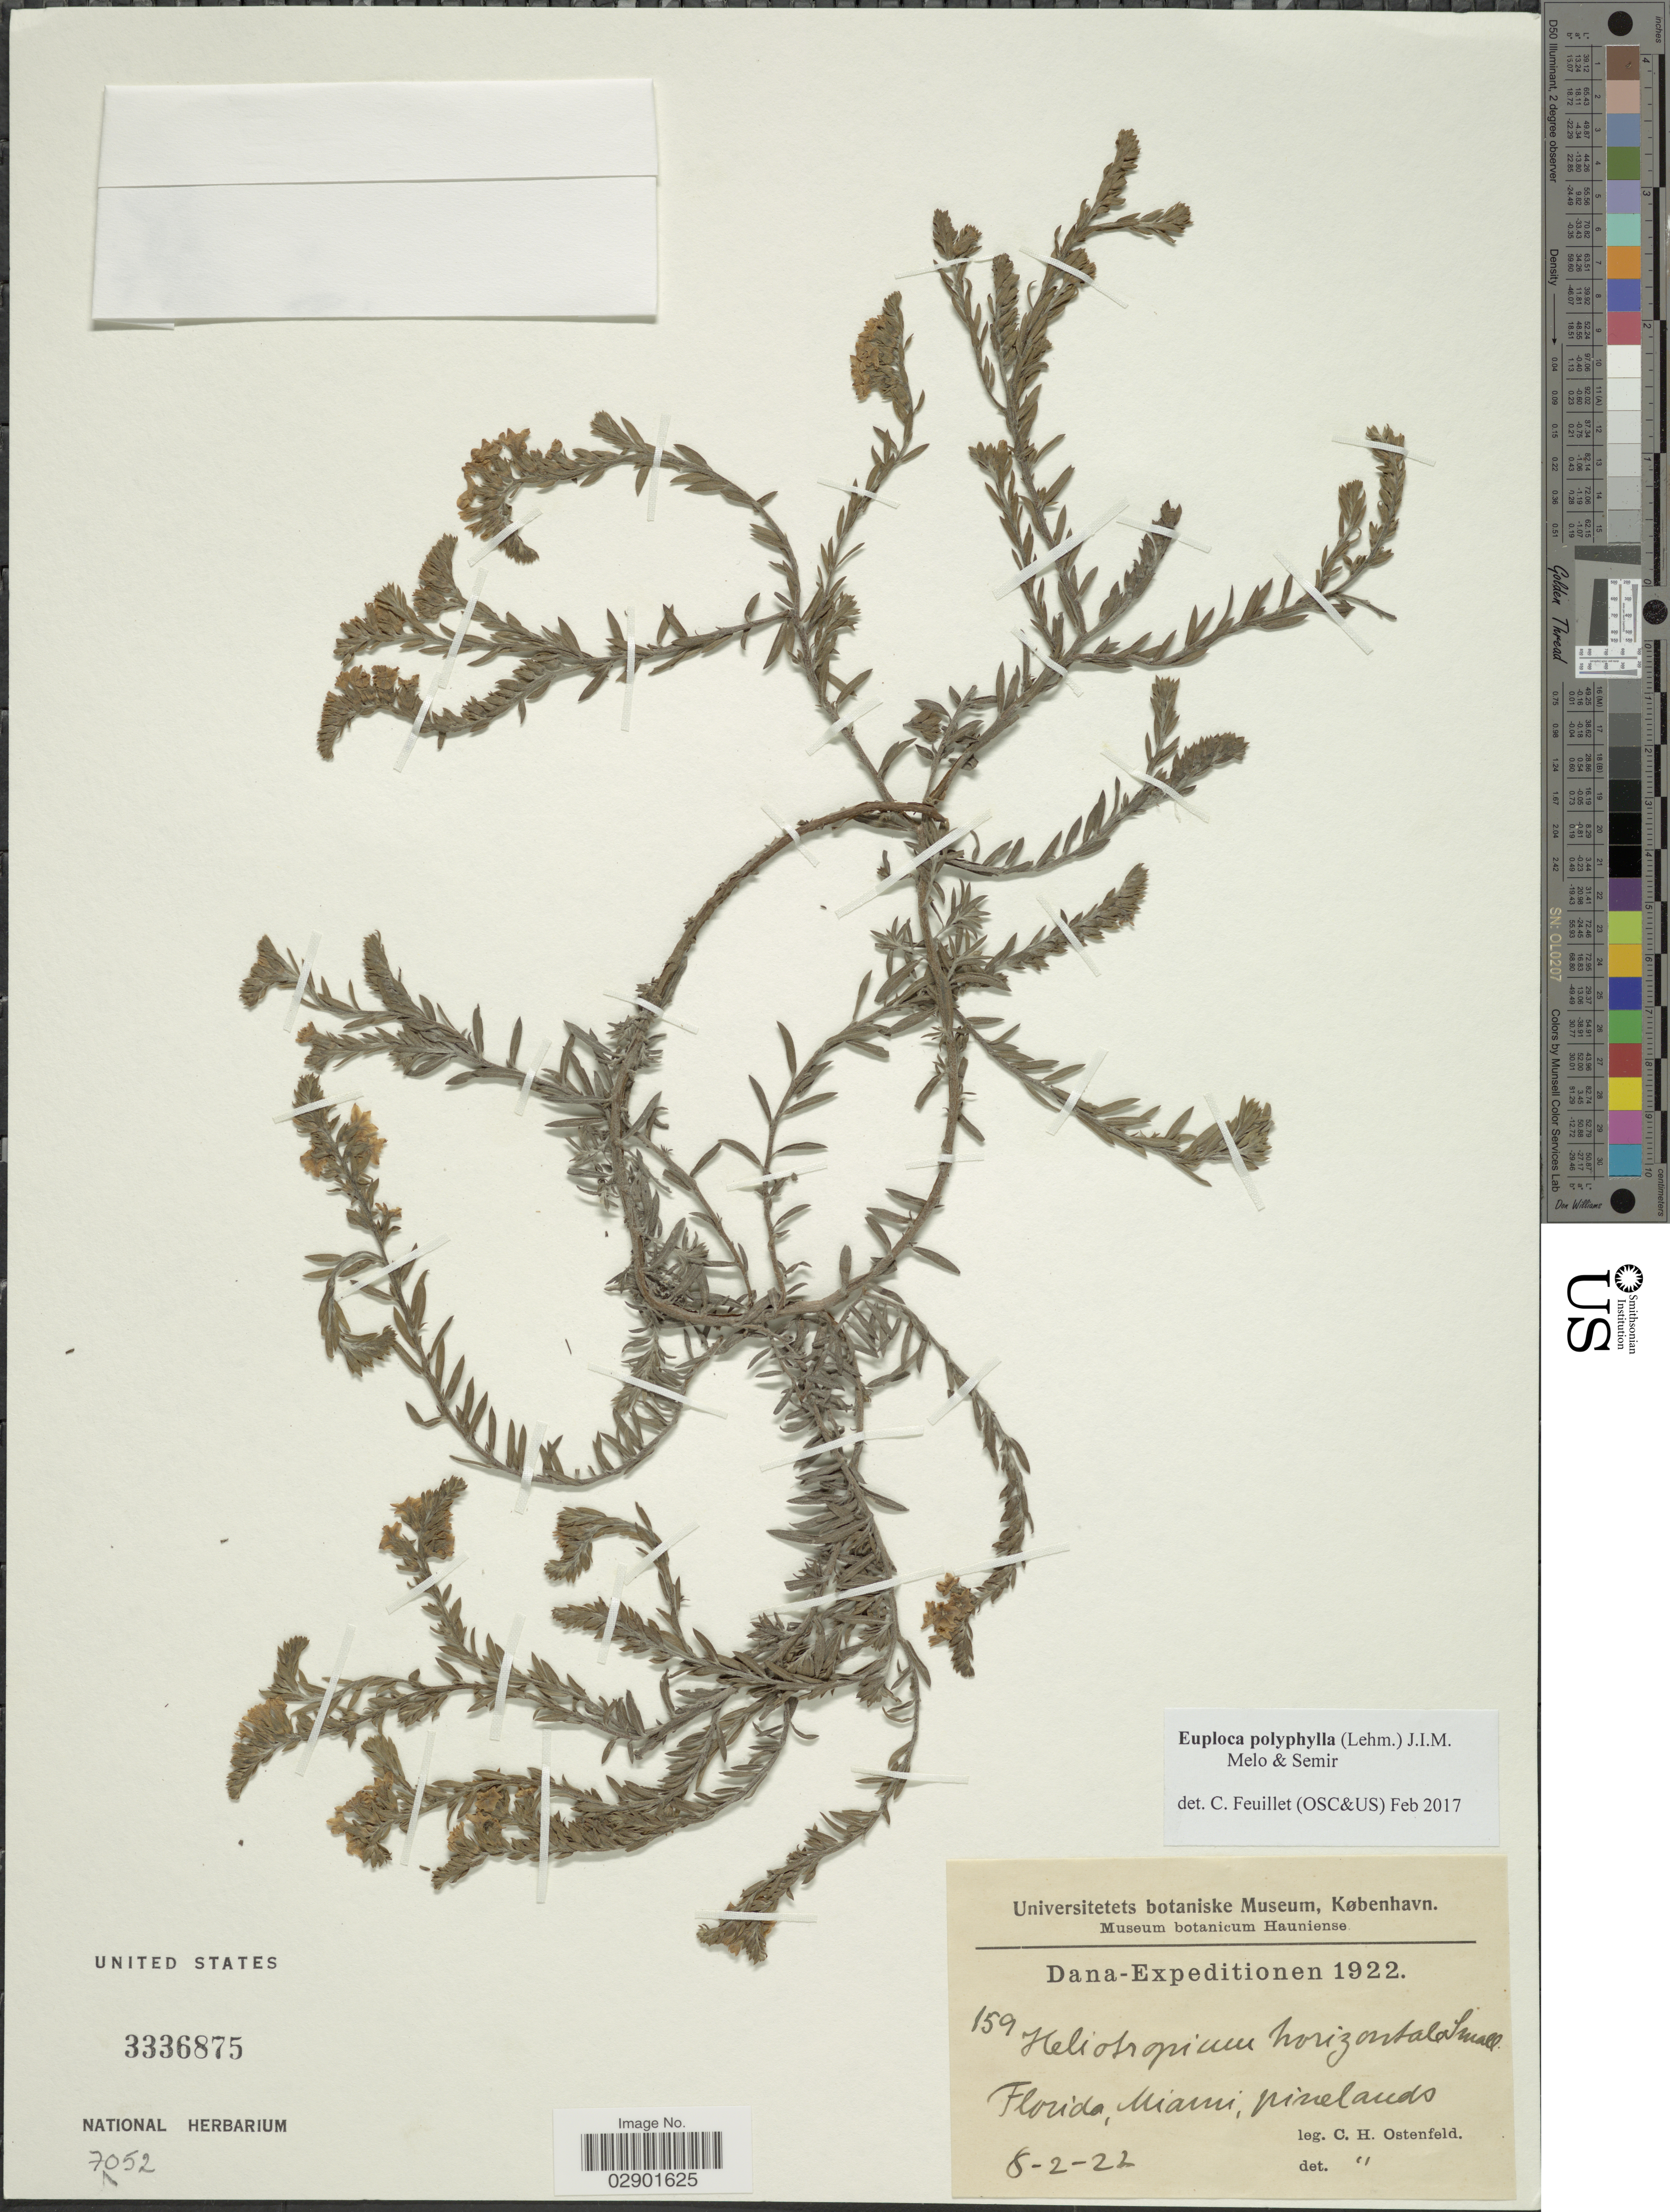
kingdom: Plantae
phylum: Tracheophyta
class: Magnoliopsida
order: Boraginales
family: Heliotropiaceae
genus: Euploca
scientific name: Euploca polyphylla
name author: (Lehm.) J.I.M. Melo & Semir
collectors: C. Ostenfeld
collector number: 159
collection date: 1922-08-02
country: United States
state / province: Florida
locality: Miami, Pinelands.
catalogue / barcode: US 3336875